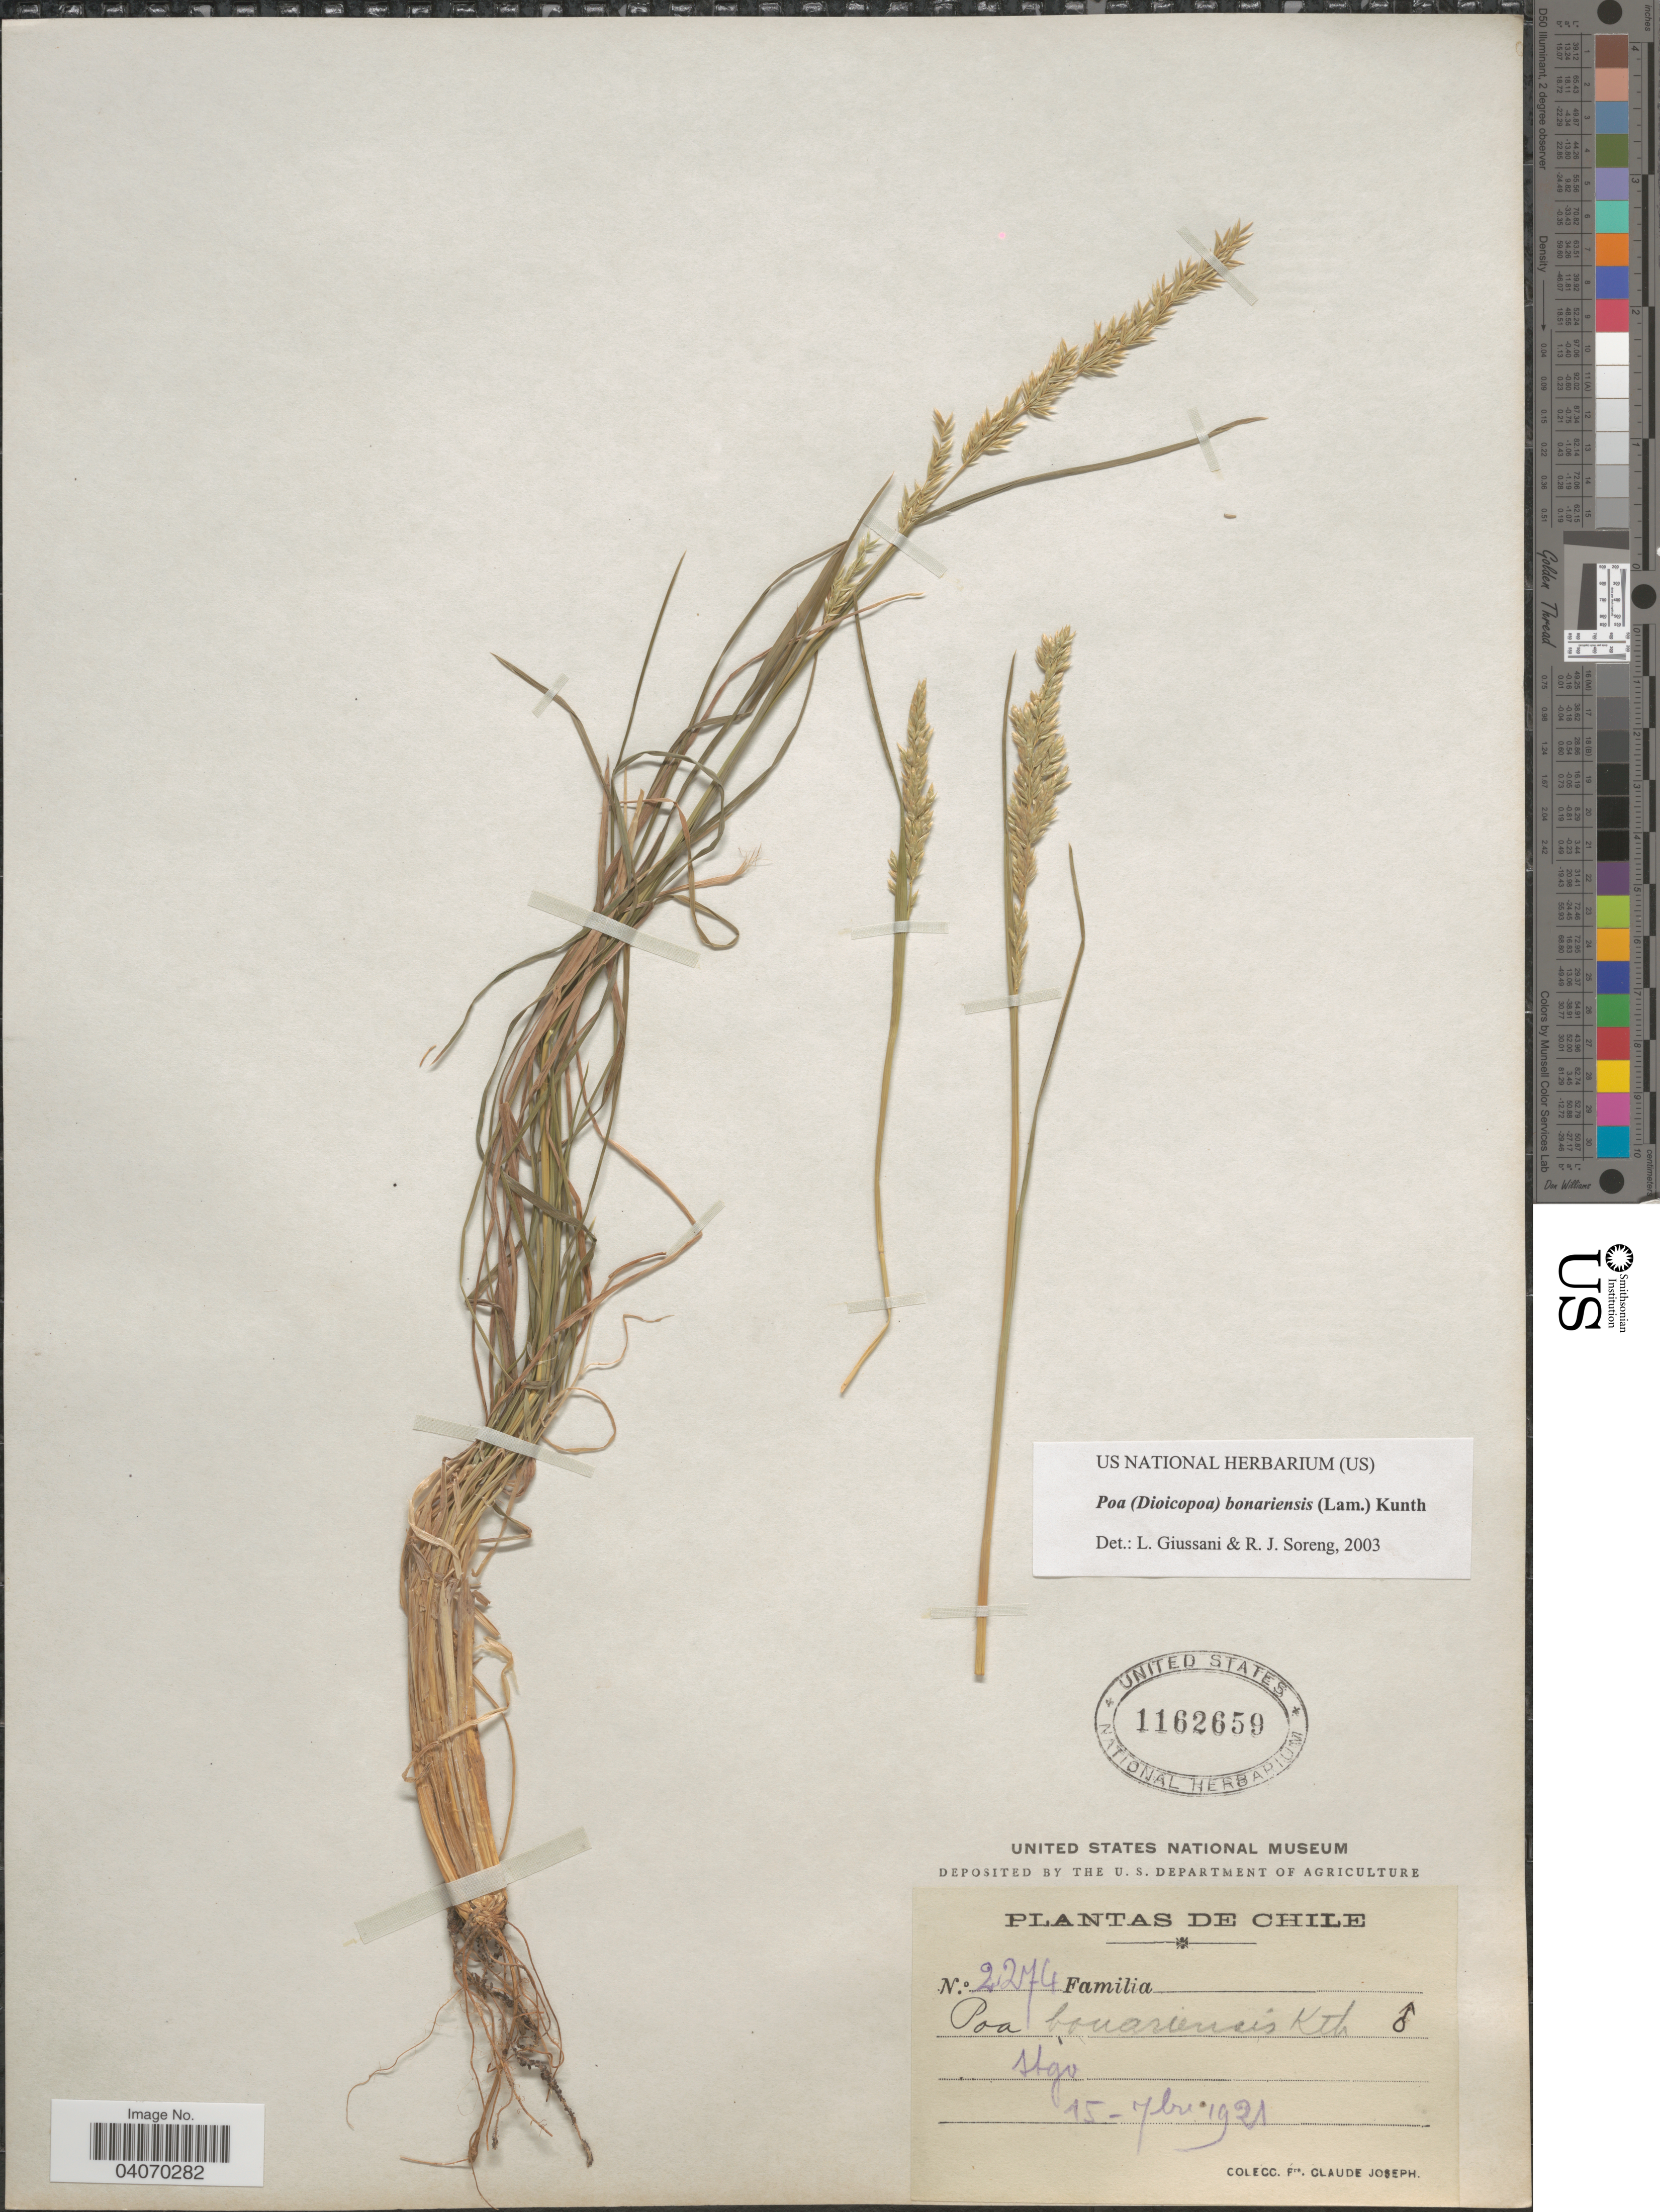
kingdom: Plantae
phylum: Tracheophyta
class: Liliopsida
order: Poales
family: Poaceae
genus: Poa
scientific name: Poa bonariensis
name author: (Lam.) Kunth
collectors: Bro. Claude-Joseph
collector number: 2274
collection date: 1921-09-15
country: Chile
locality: Stgo.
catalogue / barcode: US 1162659